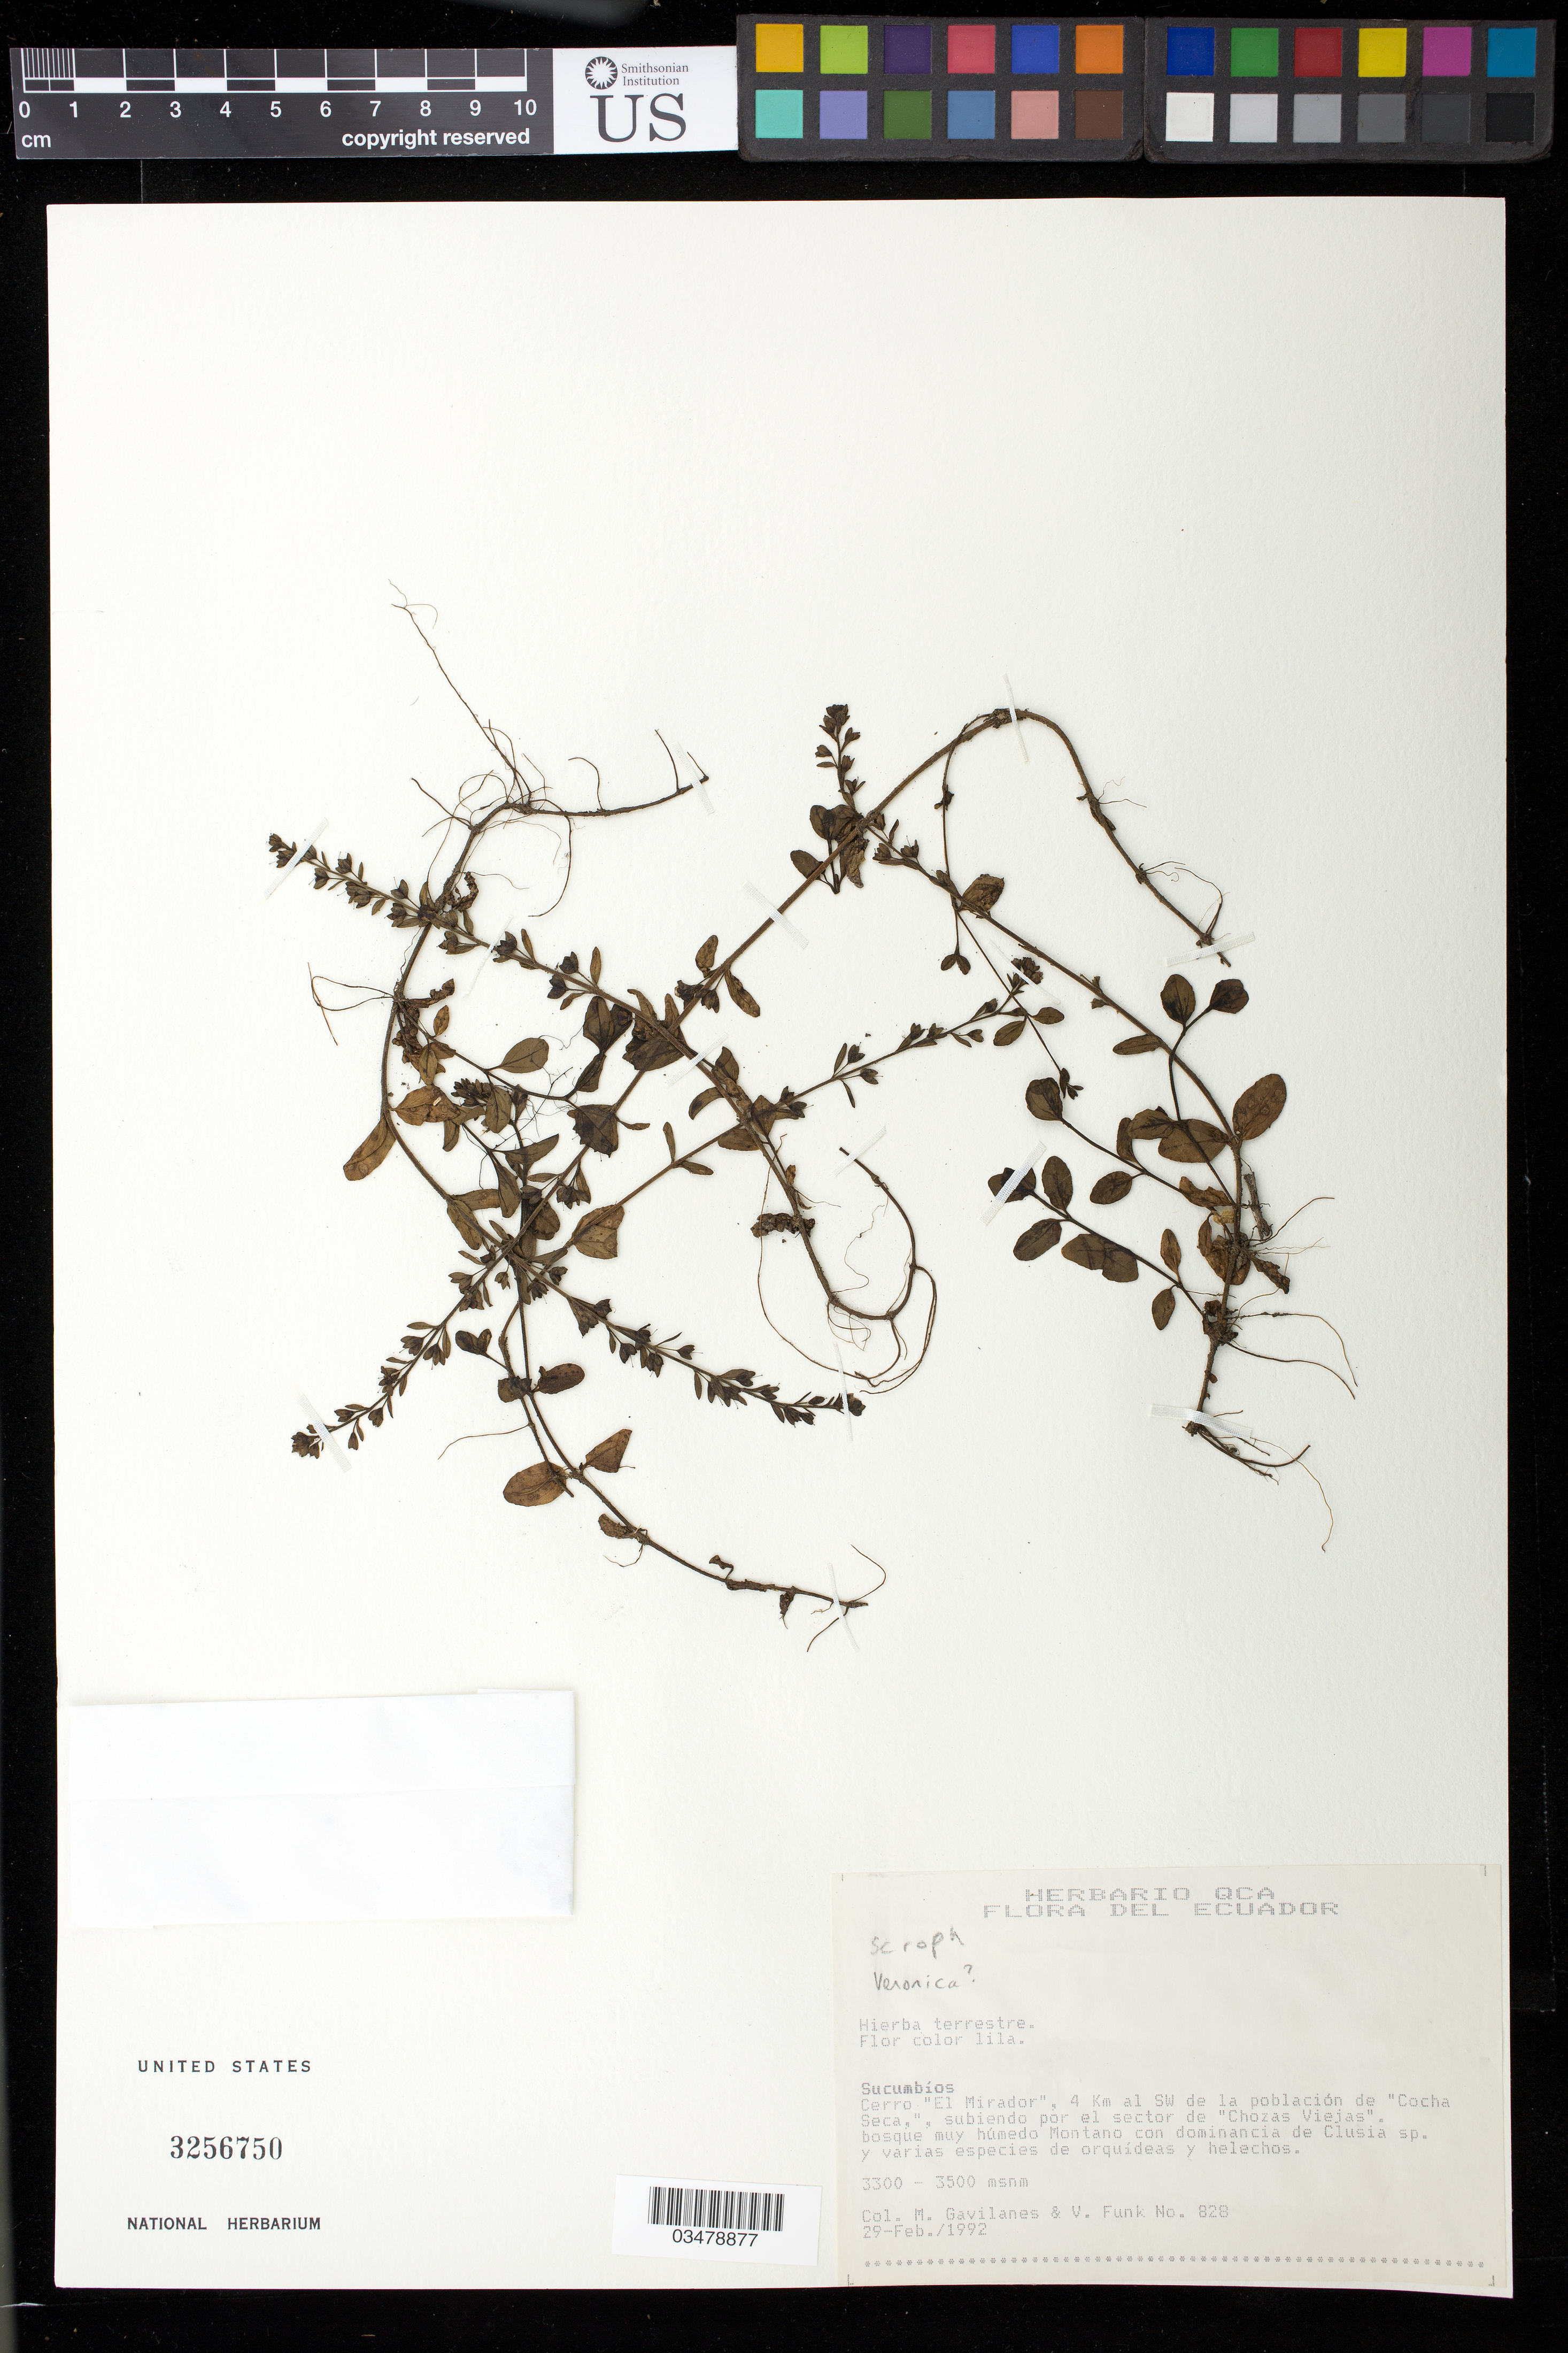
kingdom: Plantae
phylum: Tracheophyta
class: Magnoliopsida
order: Lamiales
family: Plantaginaceae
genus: Veronica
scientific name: Veronica serpyllifolia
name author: L.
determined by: Albach, Dirk C.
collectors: M. Gavilanes & V. Funk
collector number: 828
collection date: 1992-02-29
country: Ecuador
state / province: Sucumbíos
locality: Cerro "El Mirador", 4 Km al SW de la población de "Cocha Seca", subiendo por el sector de "Chozas Viejas"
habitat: Bosque muy humedo Montano con dominancia de Clusia sp.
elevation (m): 3300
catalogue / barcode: US 3256750